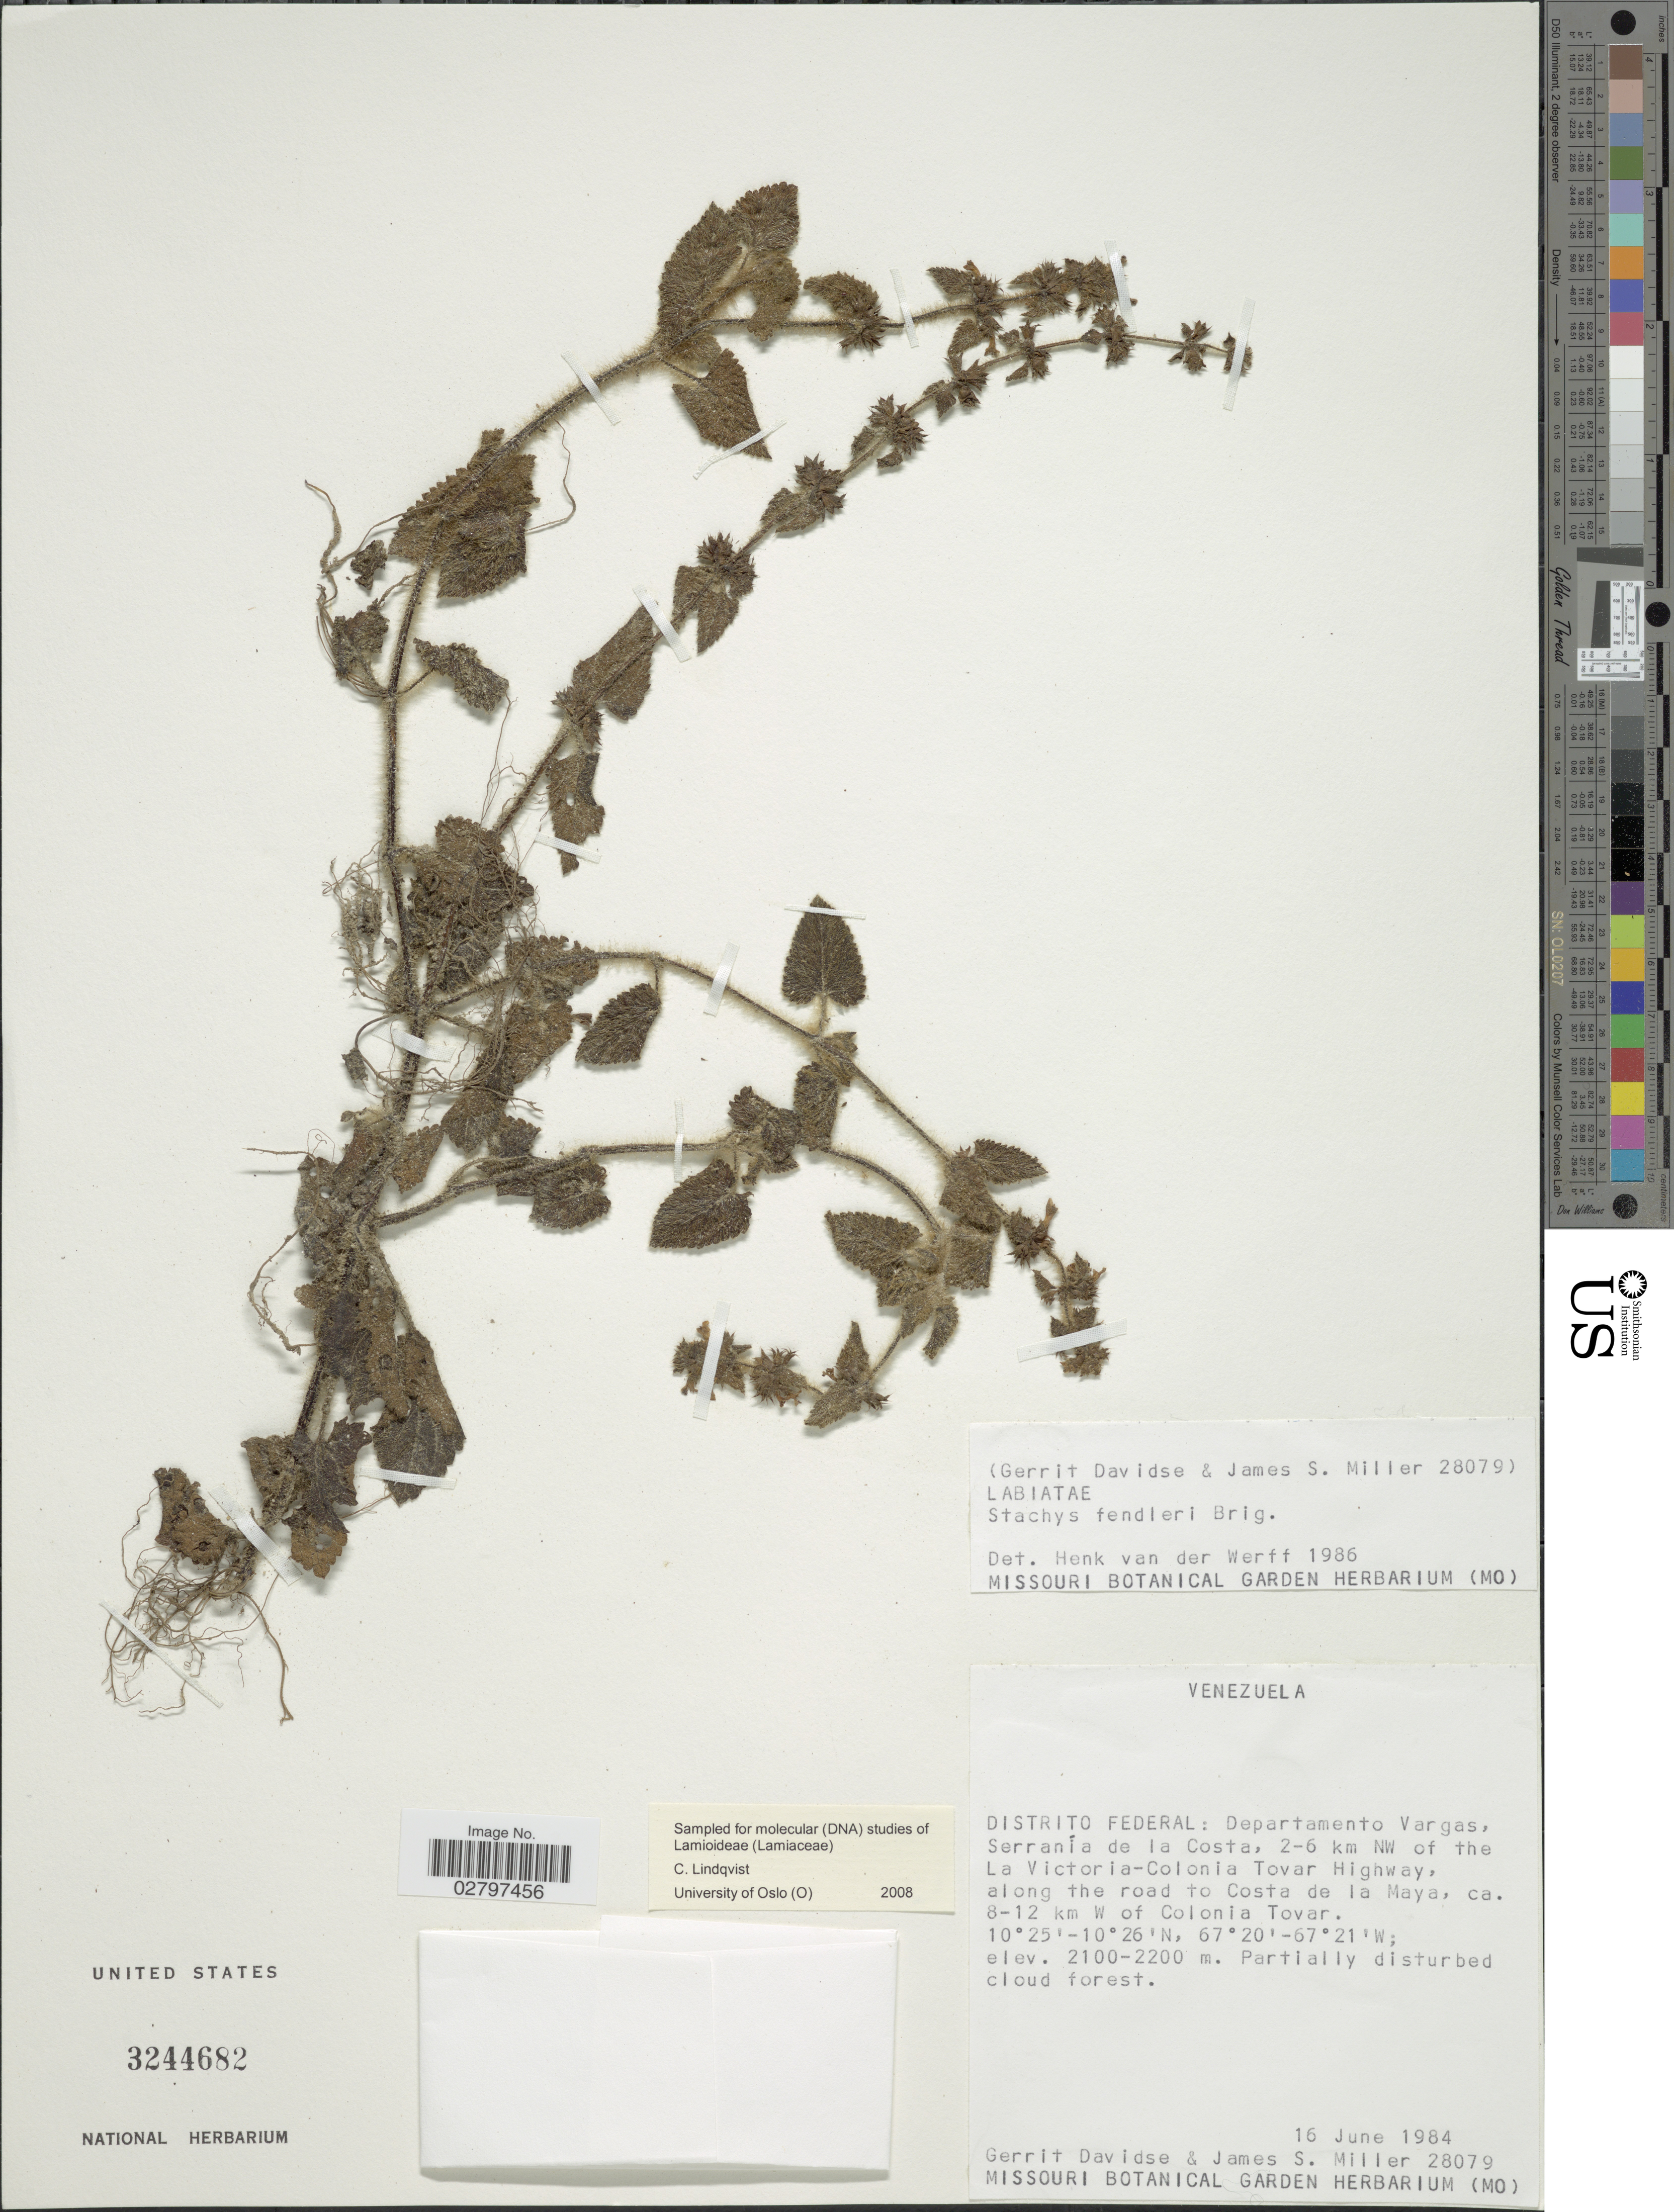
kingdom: Plantae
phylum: Tracheophyta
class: Magnoliopsida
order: Lamiales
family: Lamiaceae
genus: Stachys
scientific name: Stachys fendleri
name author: Briq.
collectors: G. Davidse & J. S. Miller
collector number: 28079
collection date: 1984-06-16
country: Venezuela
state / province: Vargas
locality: Distrito Federal: Departamento Vargas, Serranía de la Costa, 2-6 km NW of the La Victoria-Colonia Tovar Highway, along the road to Costa de la Maya, ca. 8-12 km W of Colonia Tovar.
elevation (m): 2100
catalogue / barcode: US 3244682